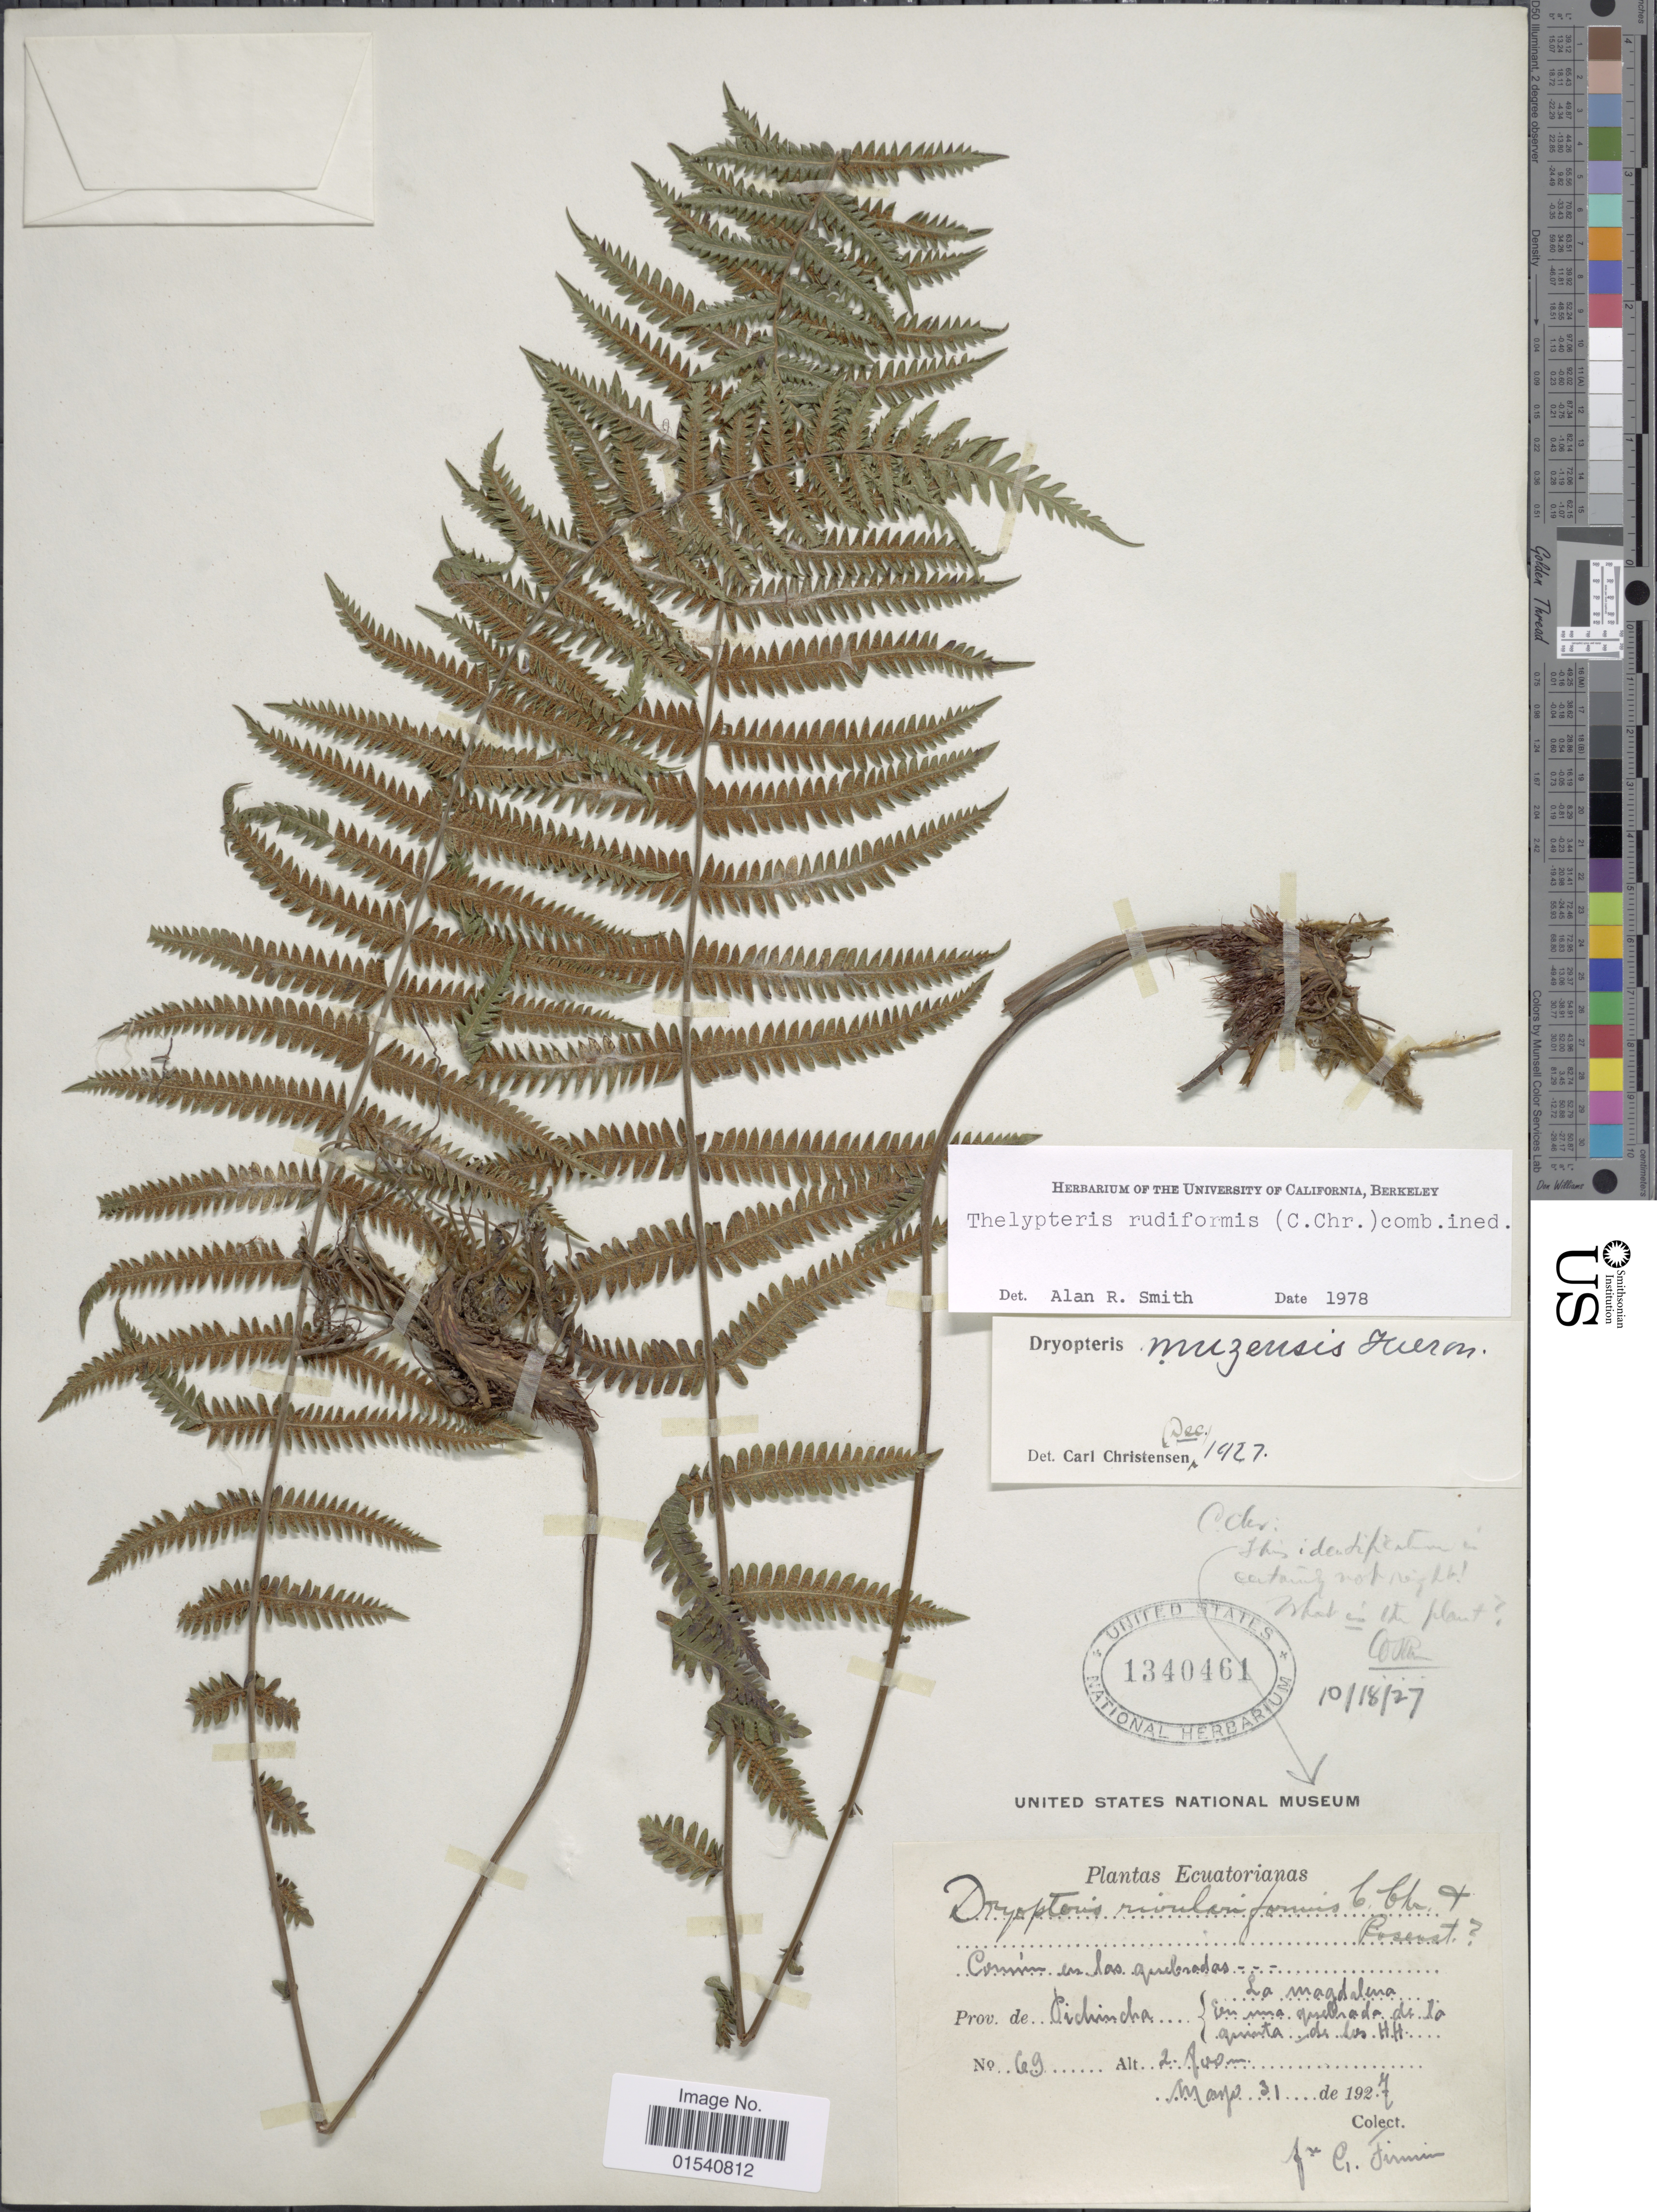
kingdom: Plantae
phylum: Tracheophyta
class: Polypodiopsida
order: Polypodiales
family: Thelypteridaceae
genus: Amauropelta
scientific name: Amauropelta rudiformis (C. Chr.) comb. nov., ined 2015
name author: (C. Chr.)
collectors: G. Firmin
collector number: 69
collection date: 1927-05-31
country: Ecuador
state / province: Pichincha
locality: La Magdalena en una quebrada de la quinta de los H.H.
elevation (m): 2700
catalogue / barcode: US 1340461